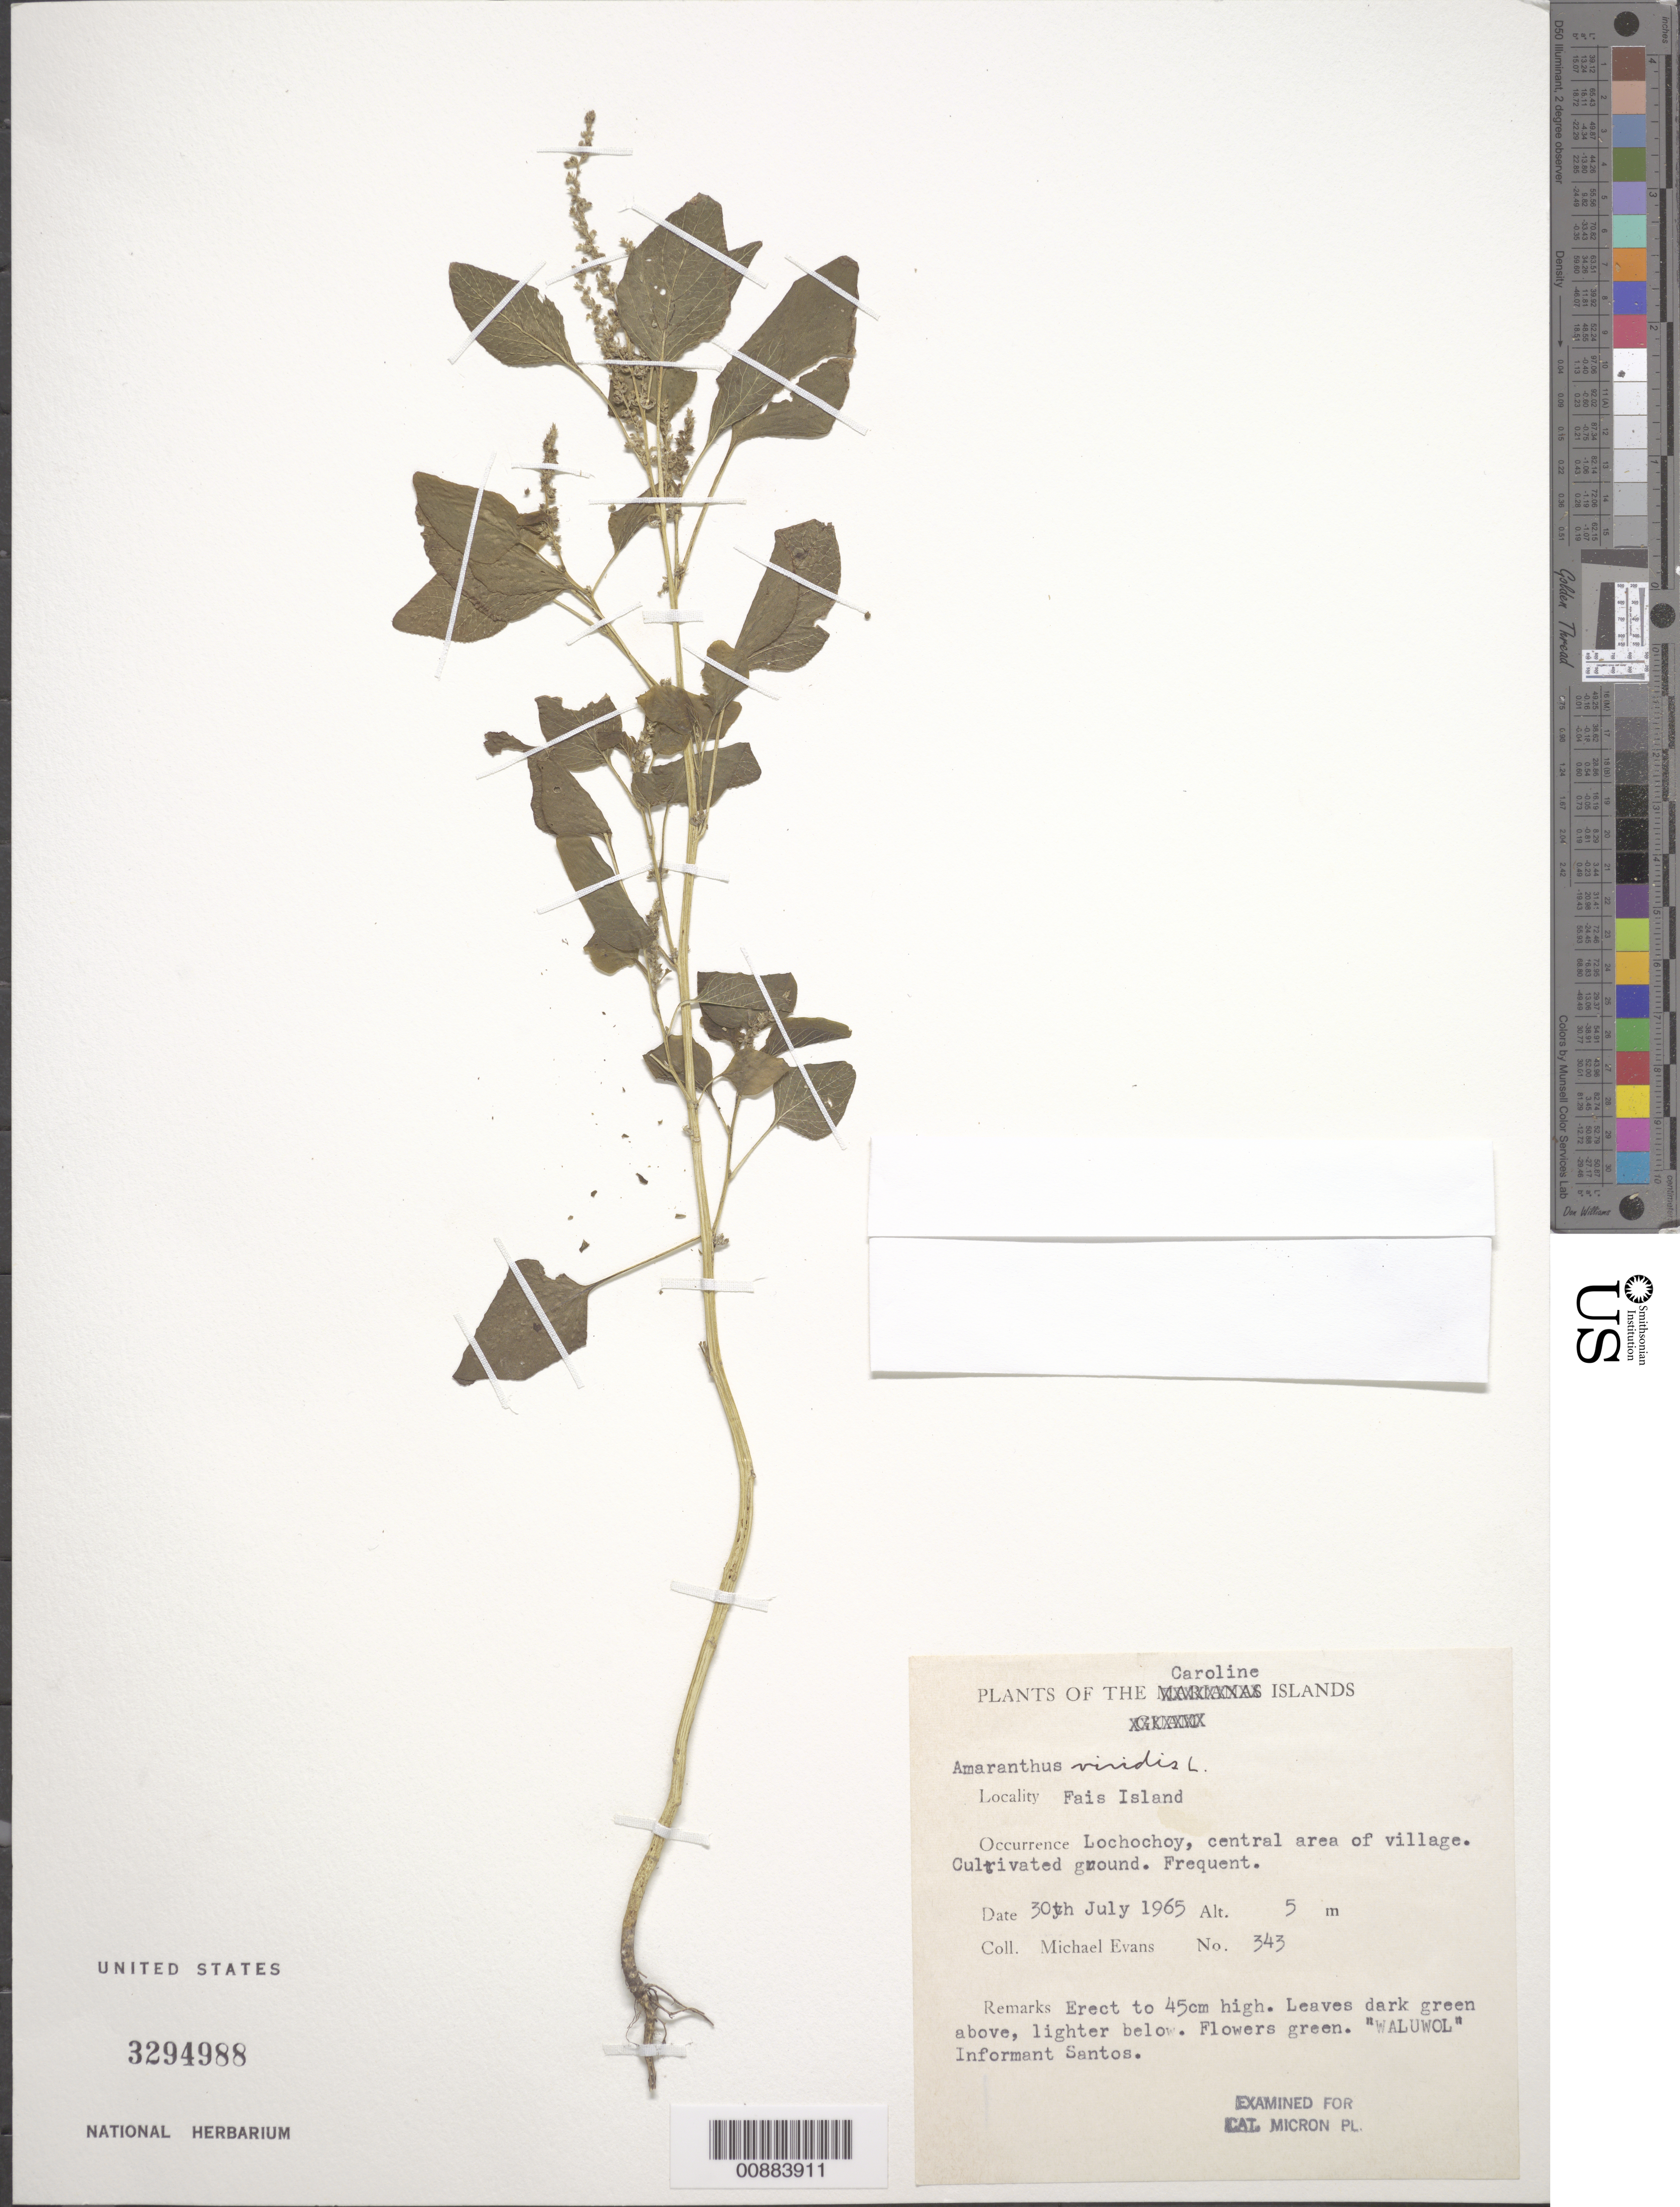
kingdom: Plantae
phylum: Tracheophyta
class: Magnoliopsida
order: Caryophyllales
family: Amaranthaceae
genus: Amaranthus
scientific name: Amaranthus viridis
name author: L.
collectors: M. Evans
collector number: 343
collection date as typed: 30 Jul 1965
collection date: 1965-07-30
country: Micronesia, Federated States of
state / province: Yap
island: Fais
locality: Fais Island; Lochochoy, central area of village.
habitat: Central area of village. Cultivated ground.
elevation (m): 5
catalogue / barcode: US 3294988